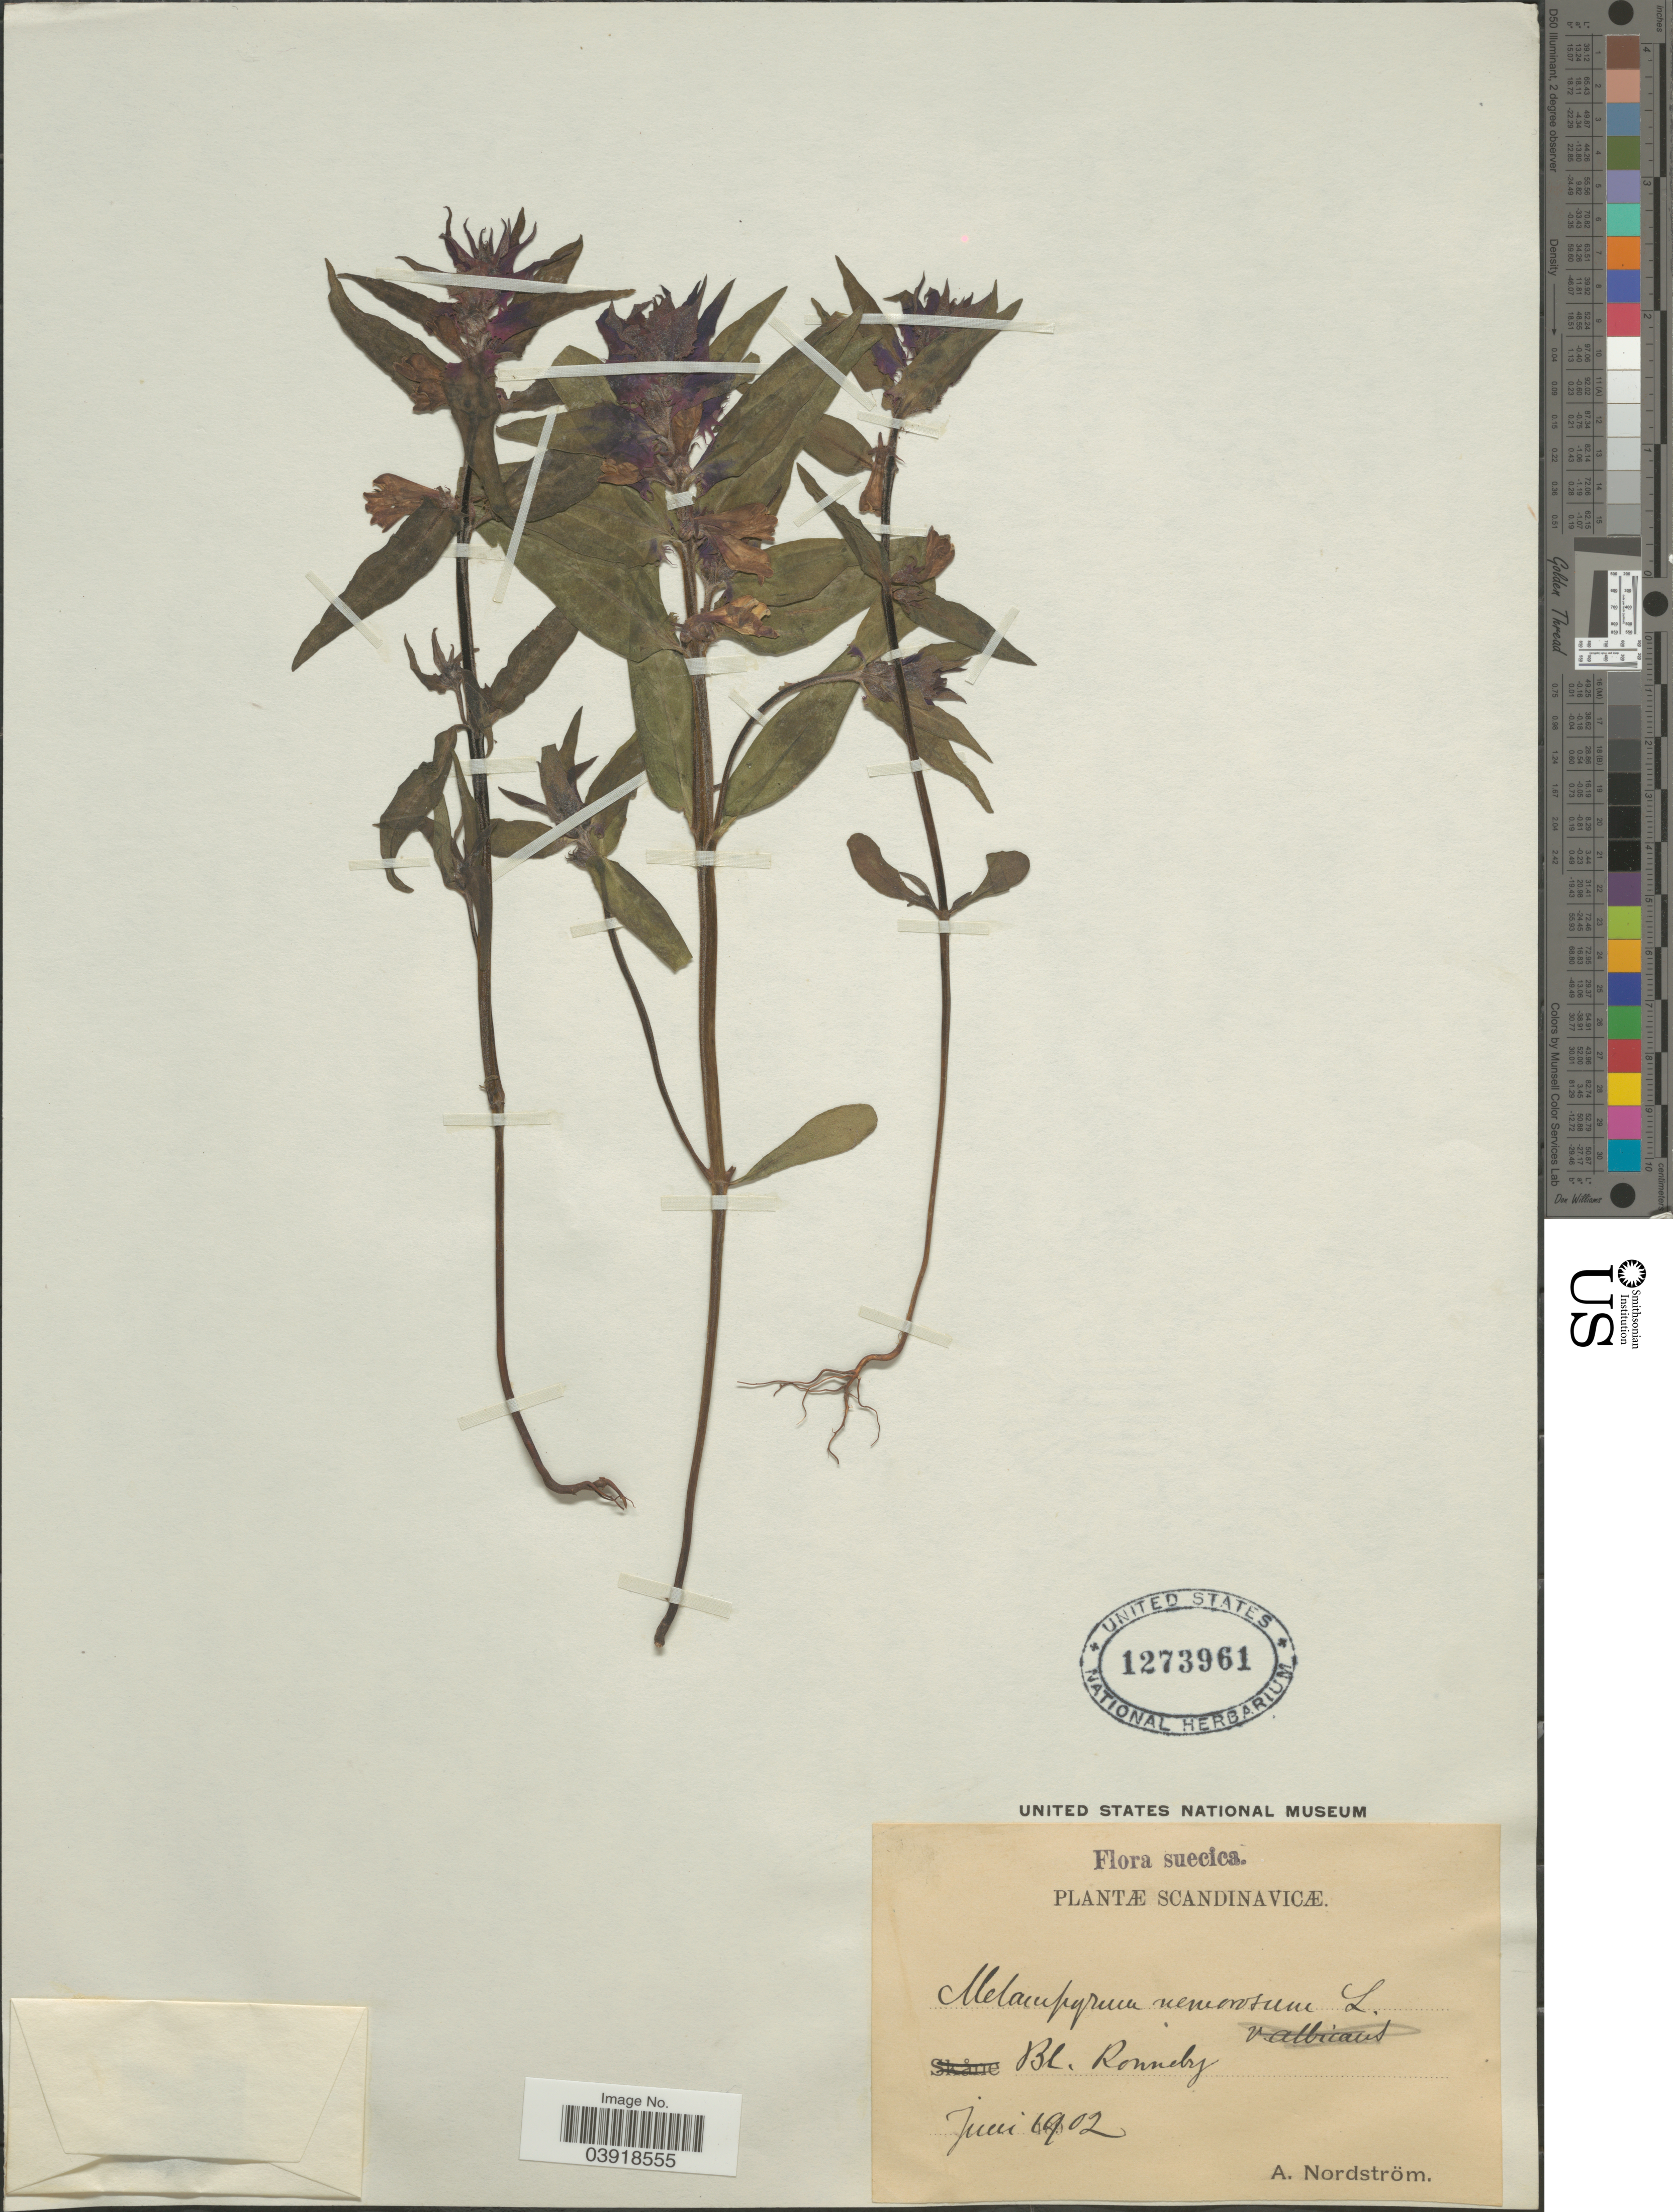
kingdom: Plantae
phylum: Tracheophyta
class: Magnoliopsida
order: Lamiales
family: Orobanchaceae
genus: Melampyrum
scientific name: Melampyrum nemorosum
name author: Baumg.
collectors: A. Nordström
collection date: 1902-06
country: Sweden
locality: Suecica. Scandinavicæ. Bl. Ronneby.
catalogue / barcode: US 1273961